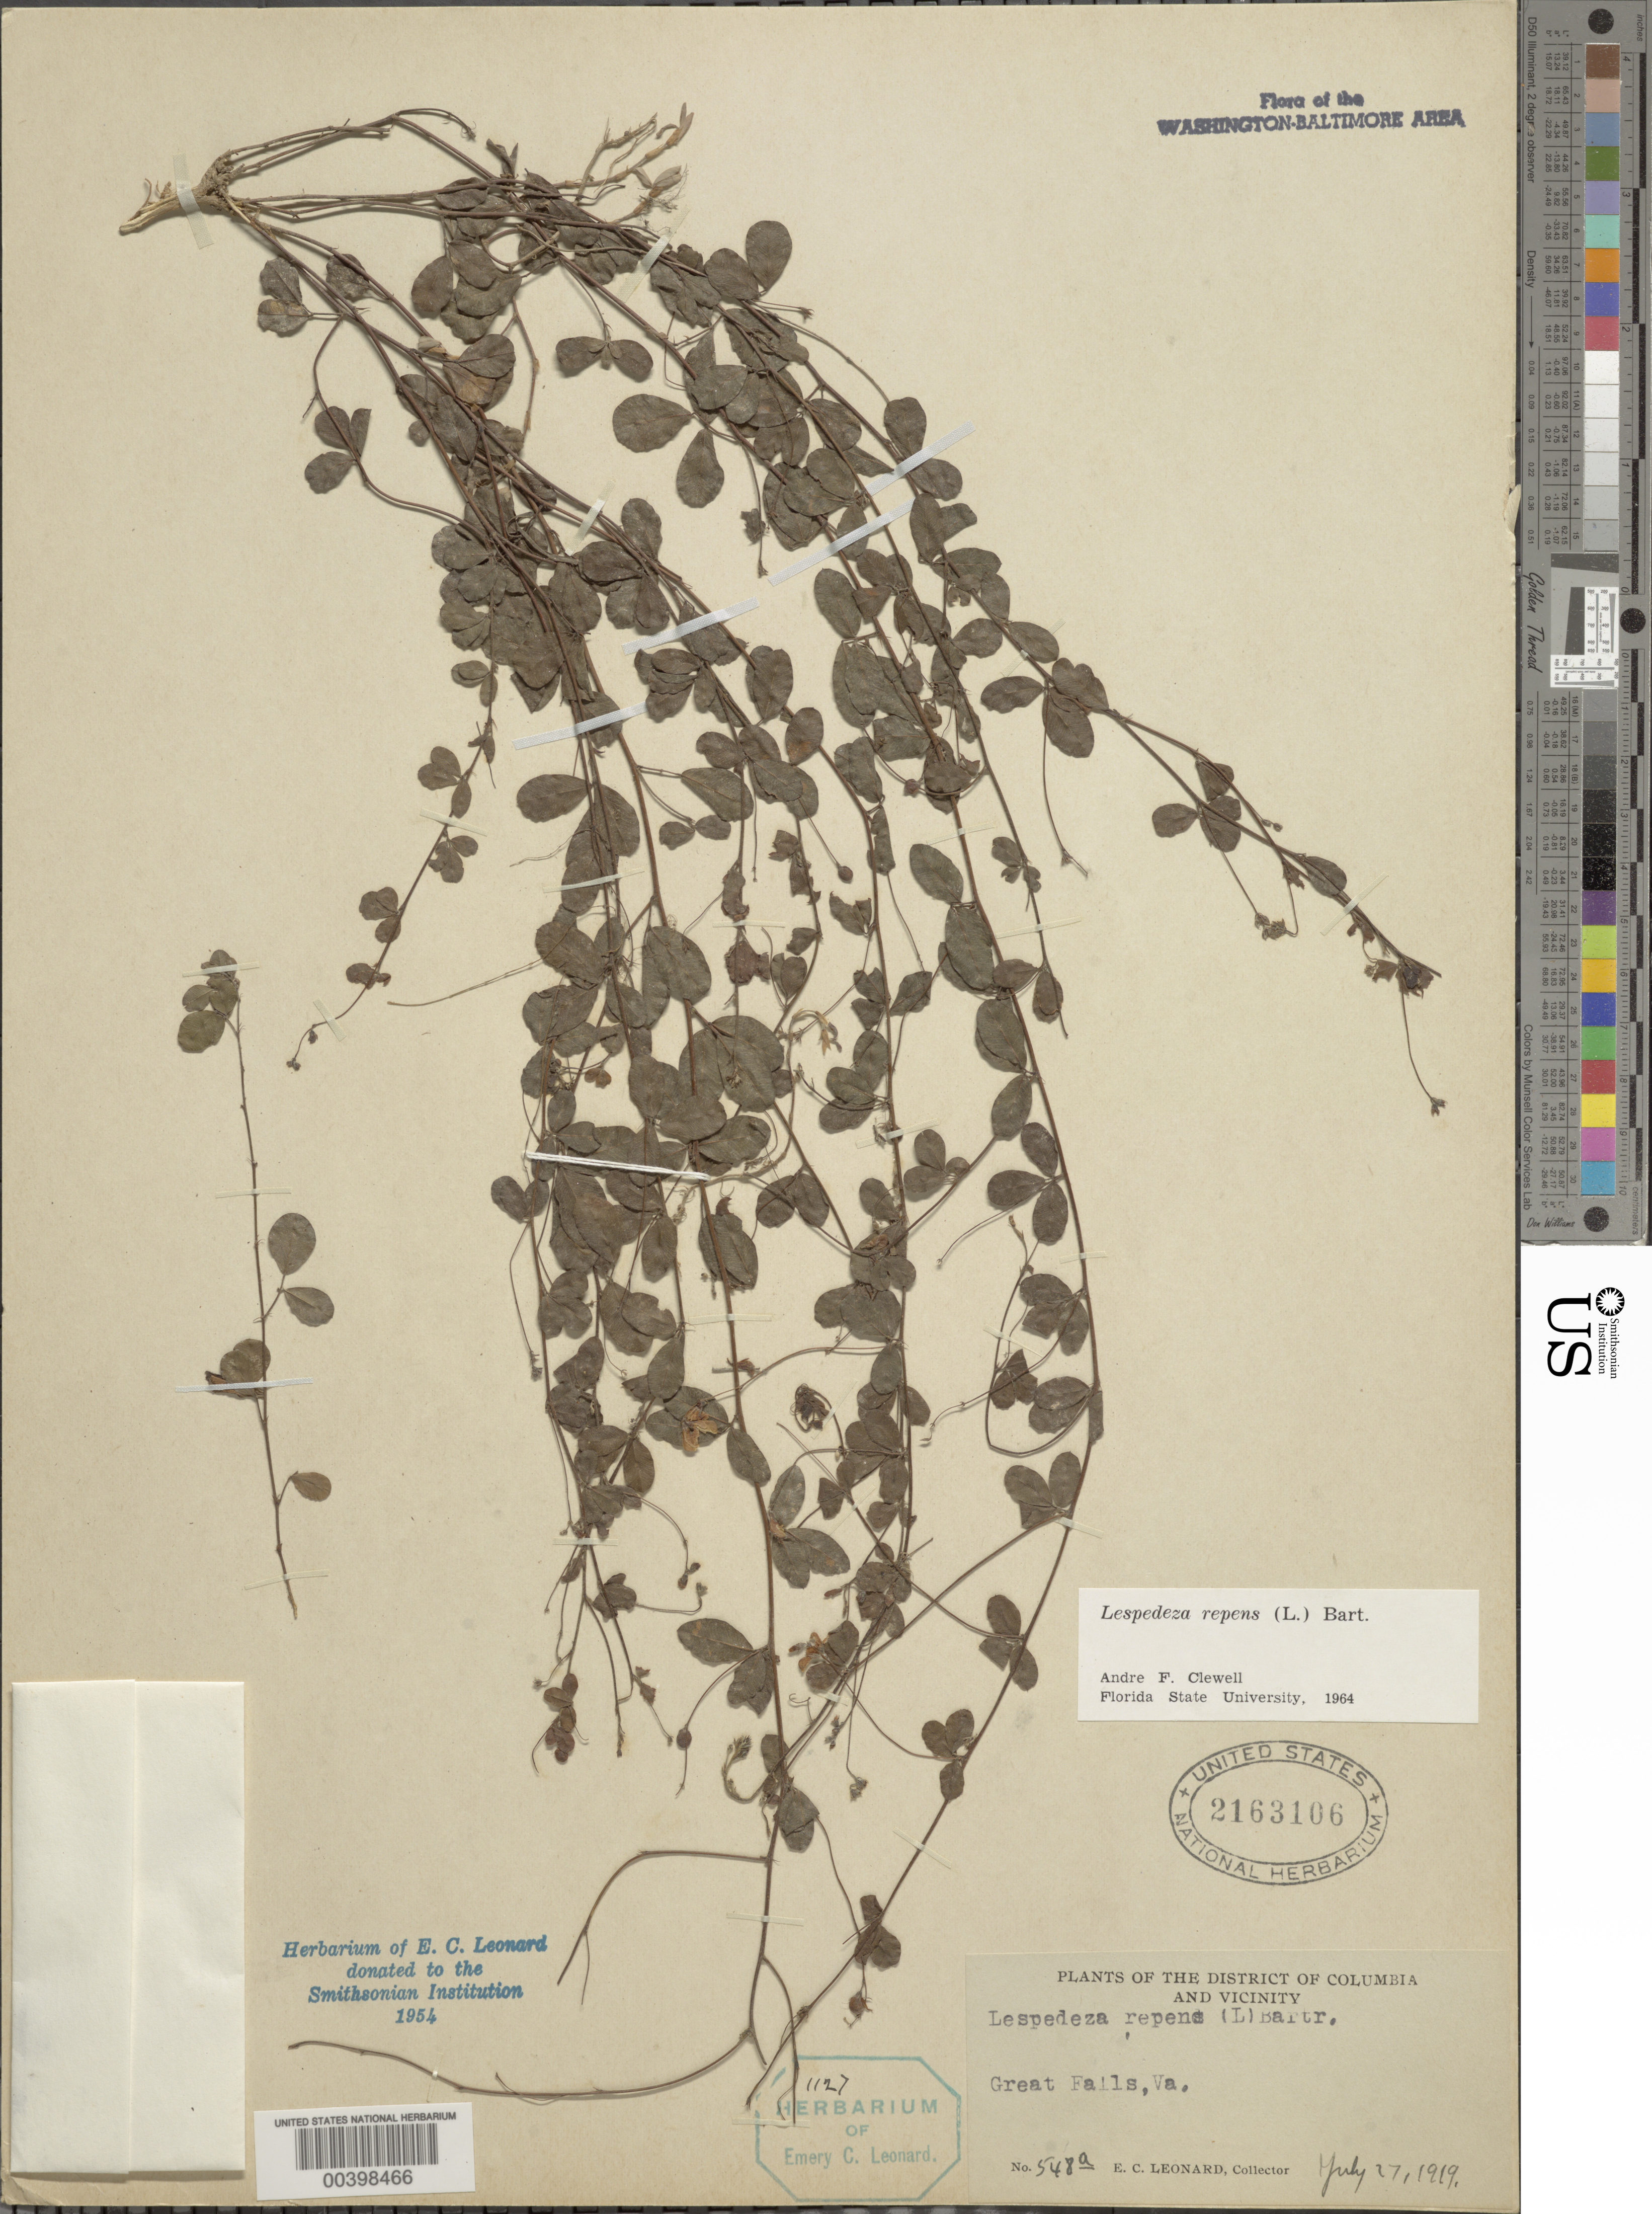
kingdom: Plantae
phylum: Tracheophyta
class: Magnoliopsida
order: Fabales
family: Fabaceae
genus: Lespedeza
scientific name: Lespedeza repens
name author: (L.) W.P.C. Barton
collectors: E. C. Leonard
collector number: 548A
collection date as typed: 27 Jul 1919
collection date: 1919-07-27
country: United States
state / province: Virginia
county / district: Fairfax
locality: Great Falls C. and O. Canal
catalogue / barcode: US 2163106